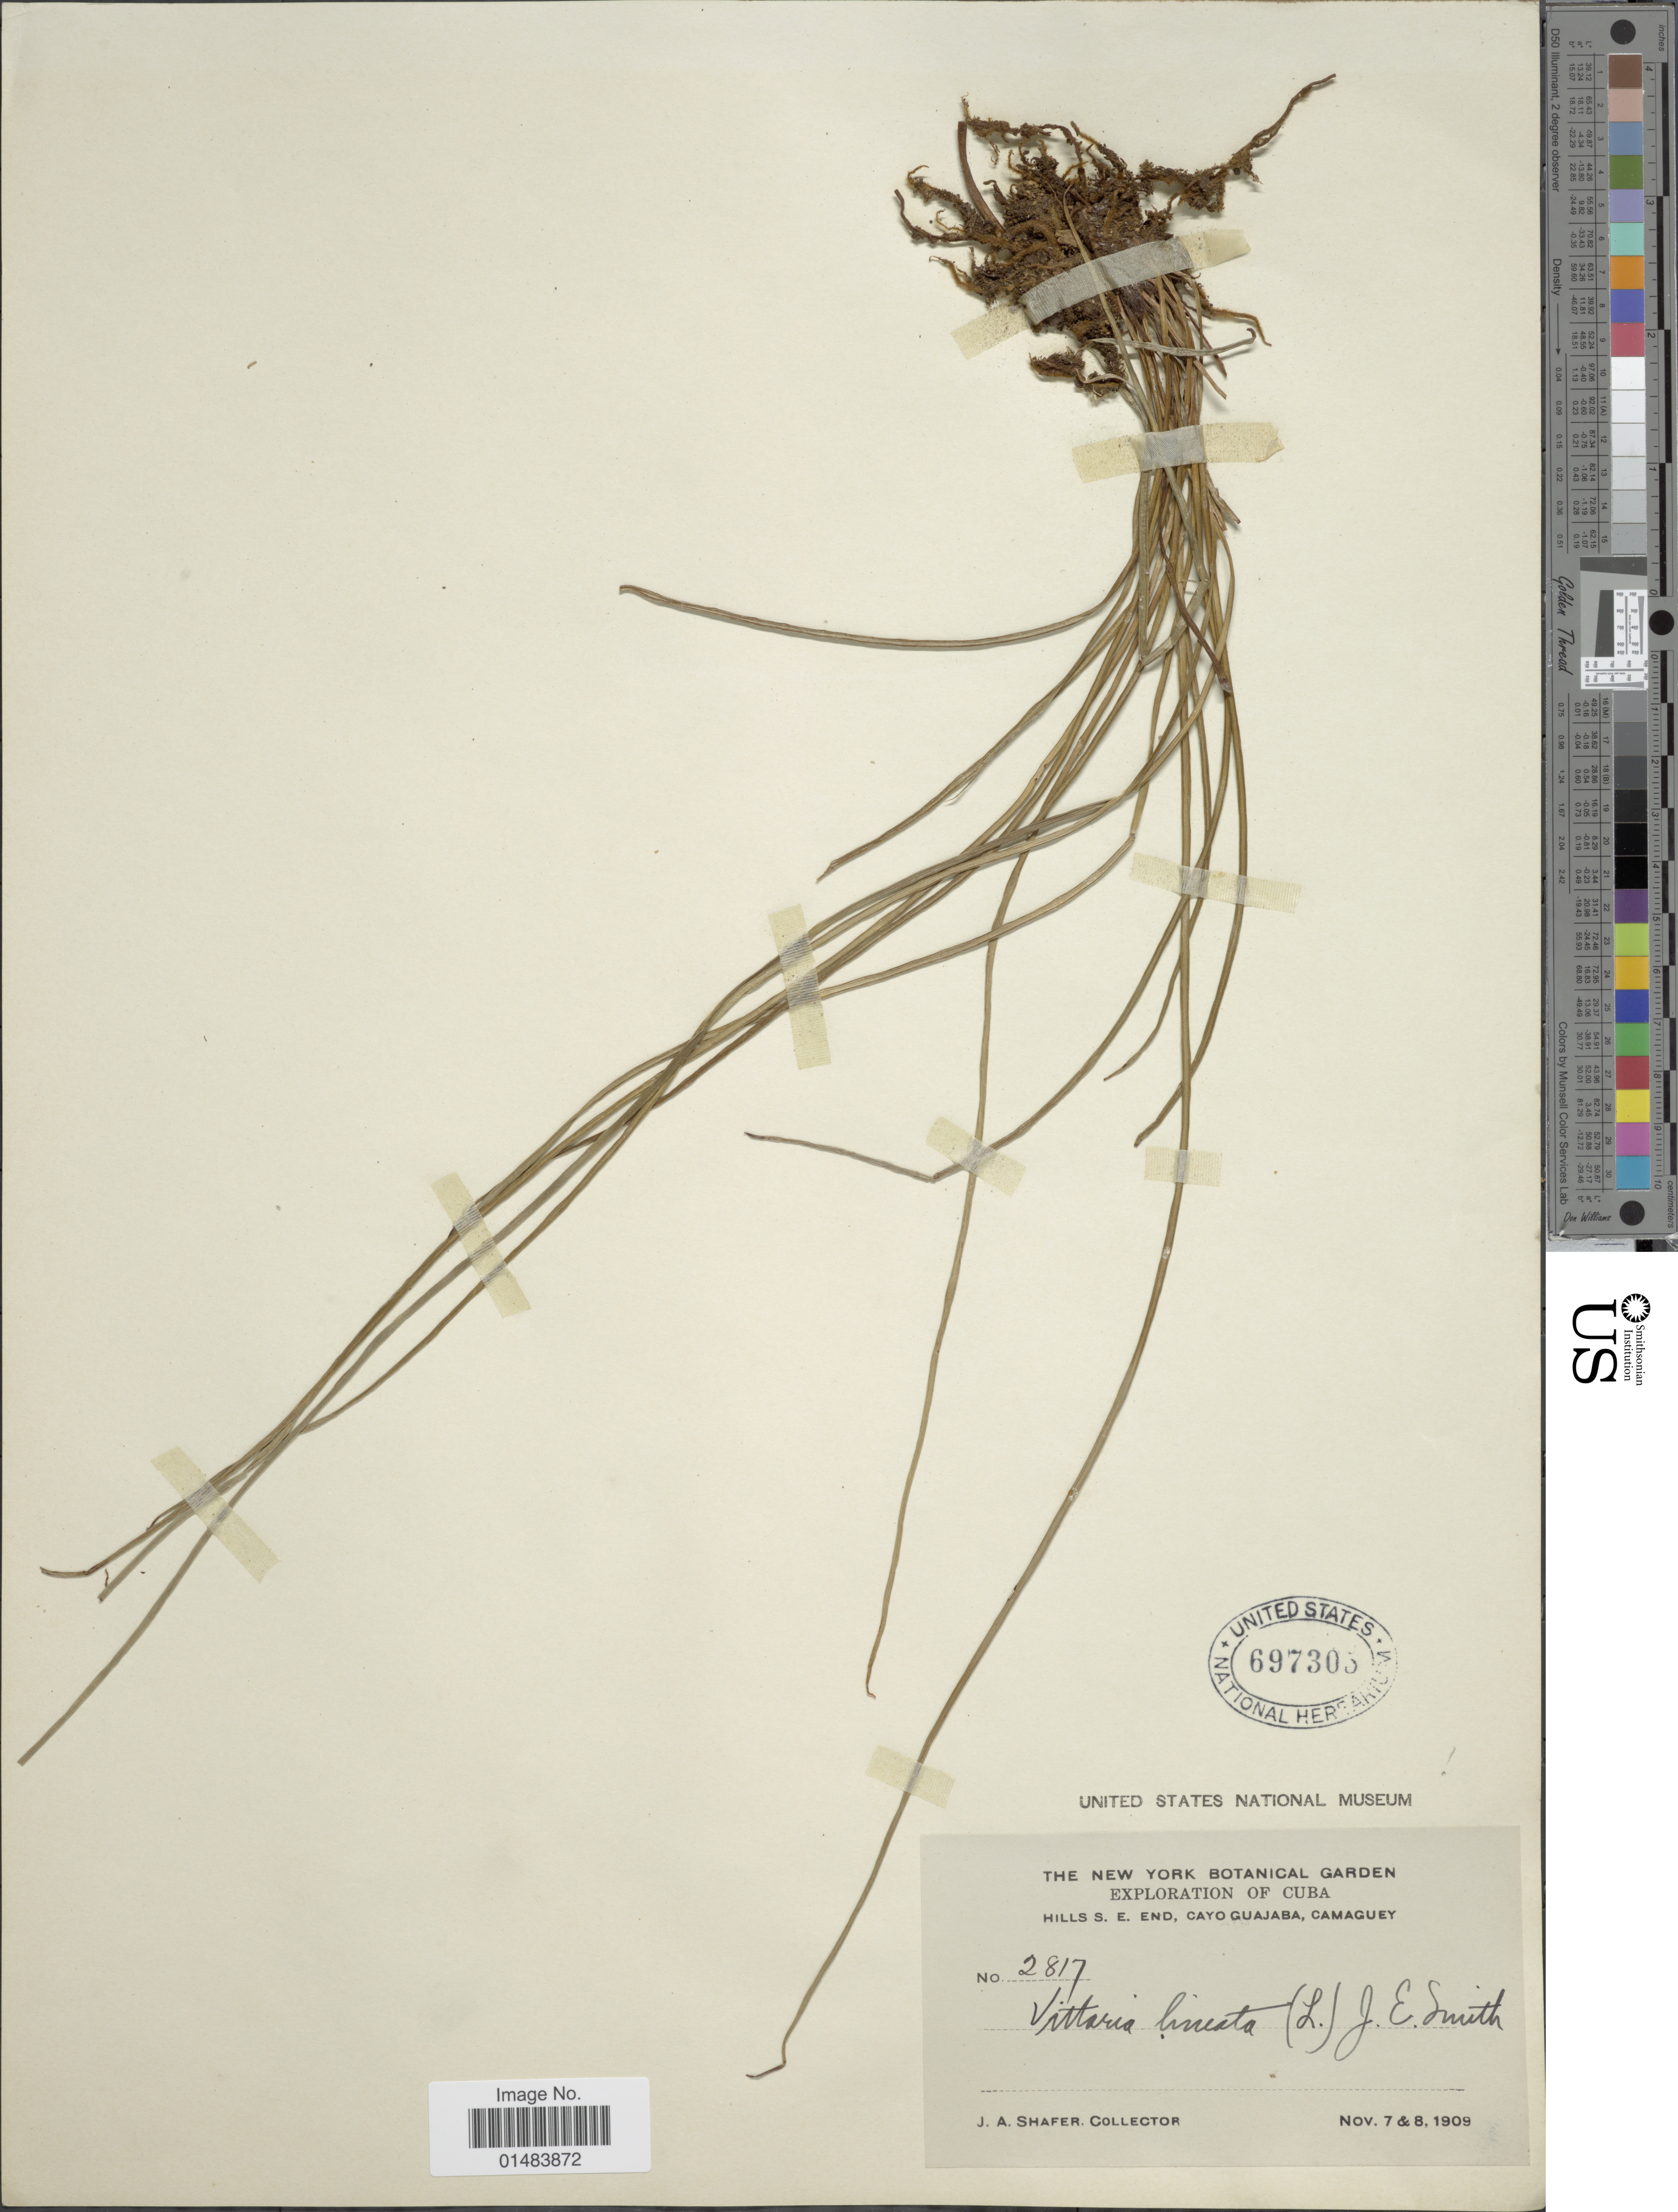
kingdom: Plantae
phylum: Tracheophyta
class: Polypodiopsida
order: Polypodiales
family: Pteridaceae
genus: Vittaria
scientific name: Vittaria lineata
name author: (L.) Sm.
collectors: J. A. Shafer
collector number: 2817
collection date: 1909-11-07/1909-11-08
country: Cuba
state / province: Camagüey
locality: Exploration of Cuba, Hills S. end, Cayo Guajaba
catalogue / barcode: US 697303